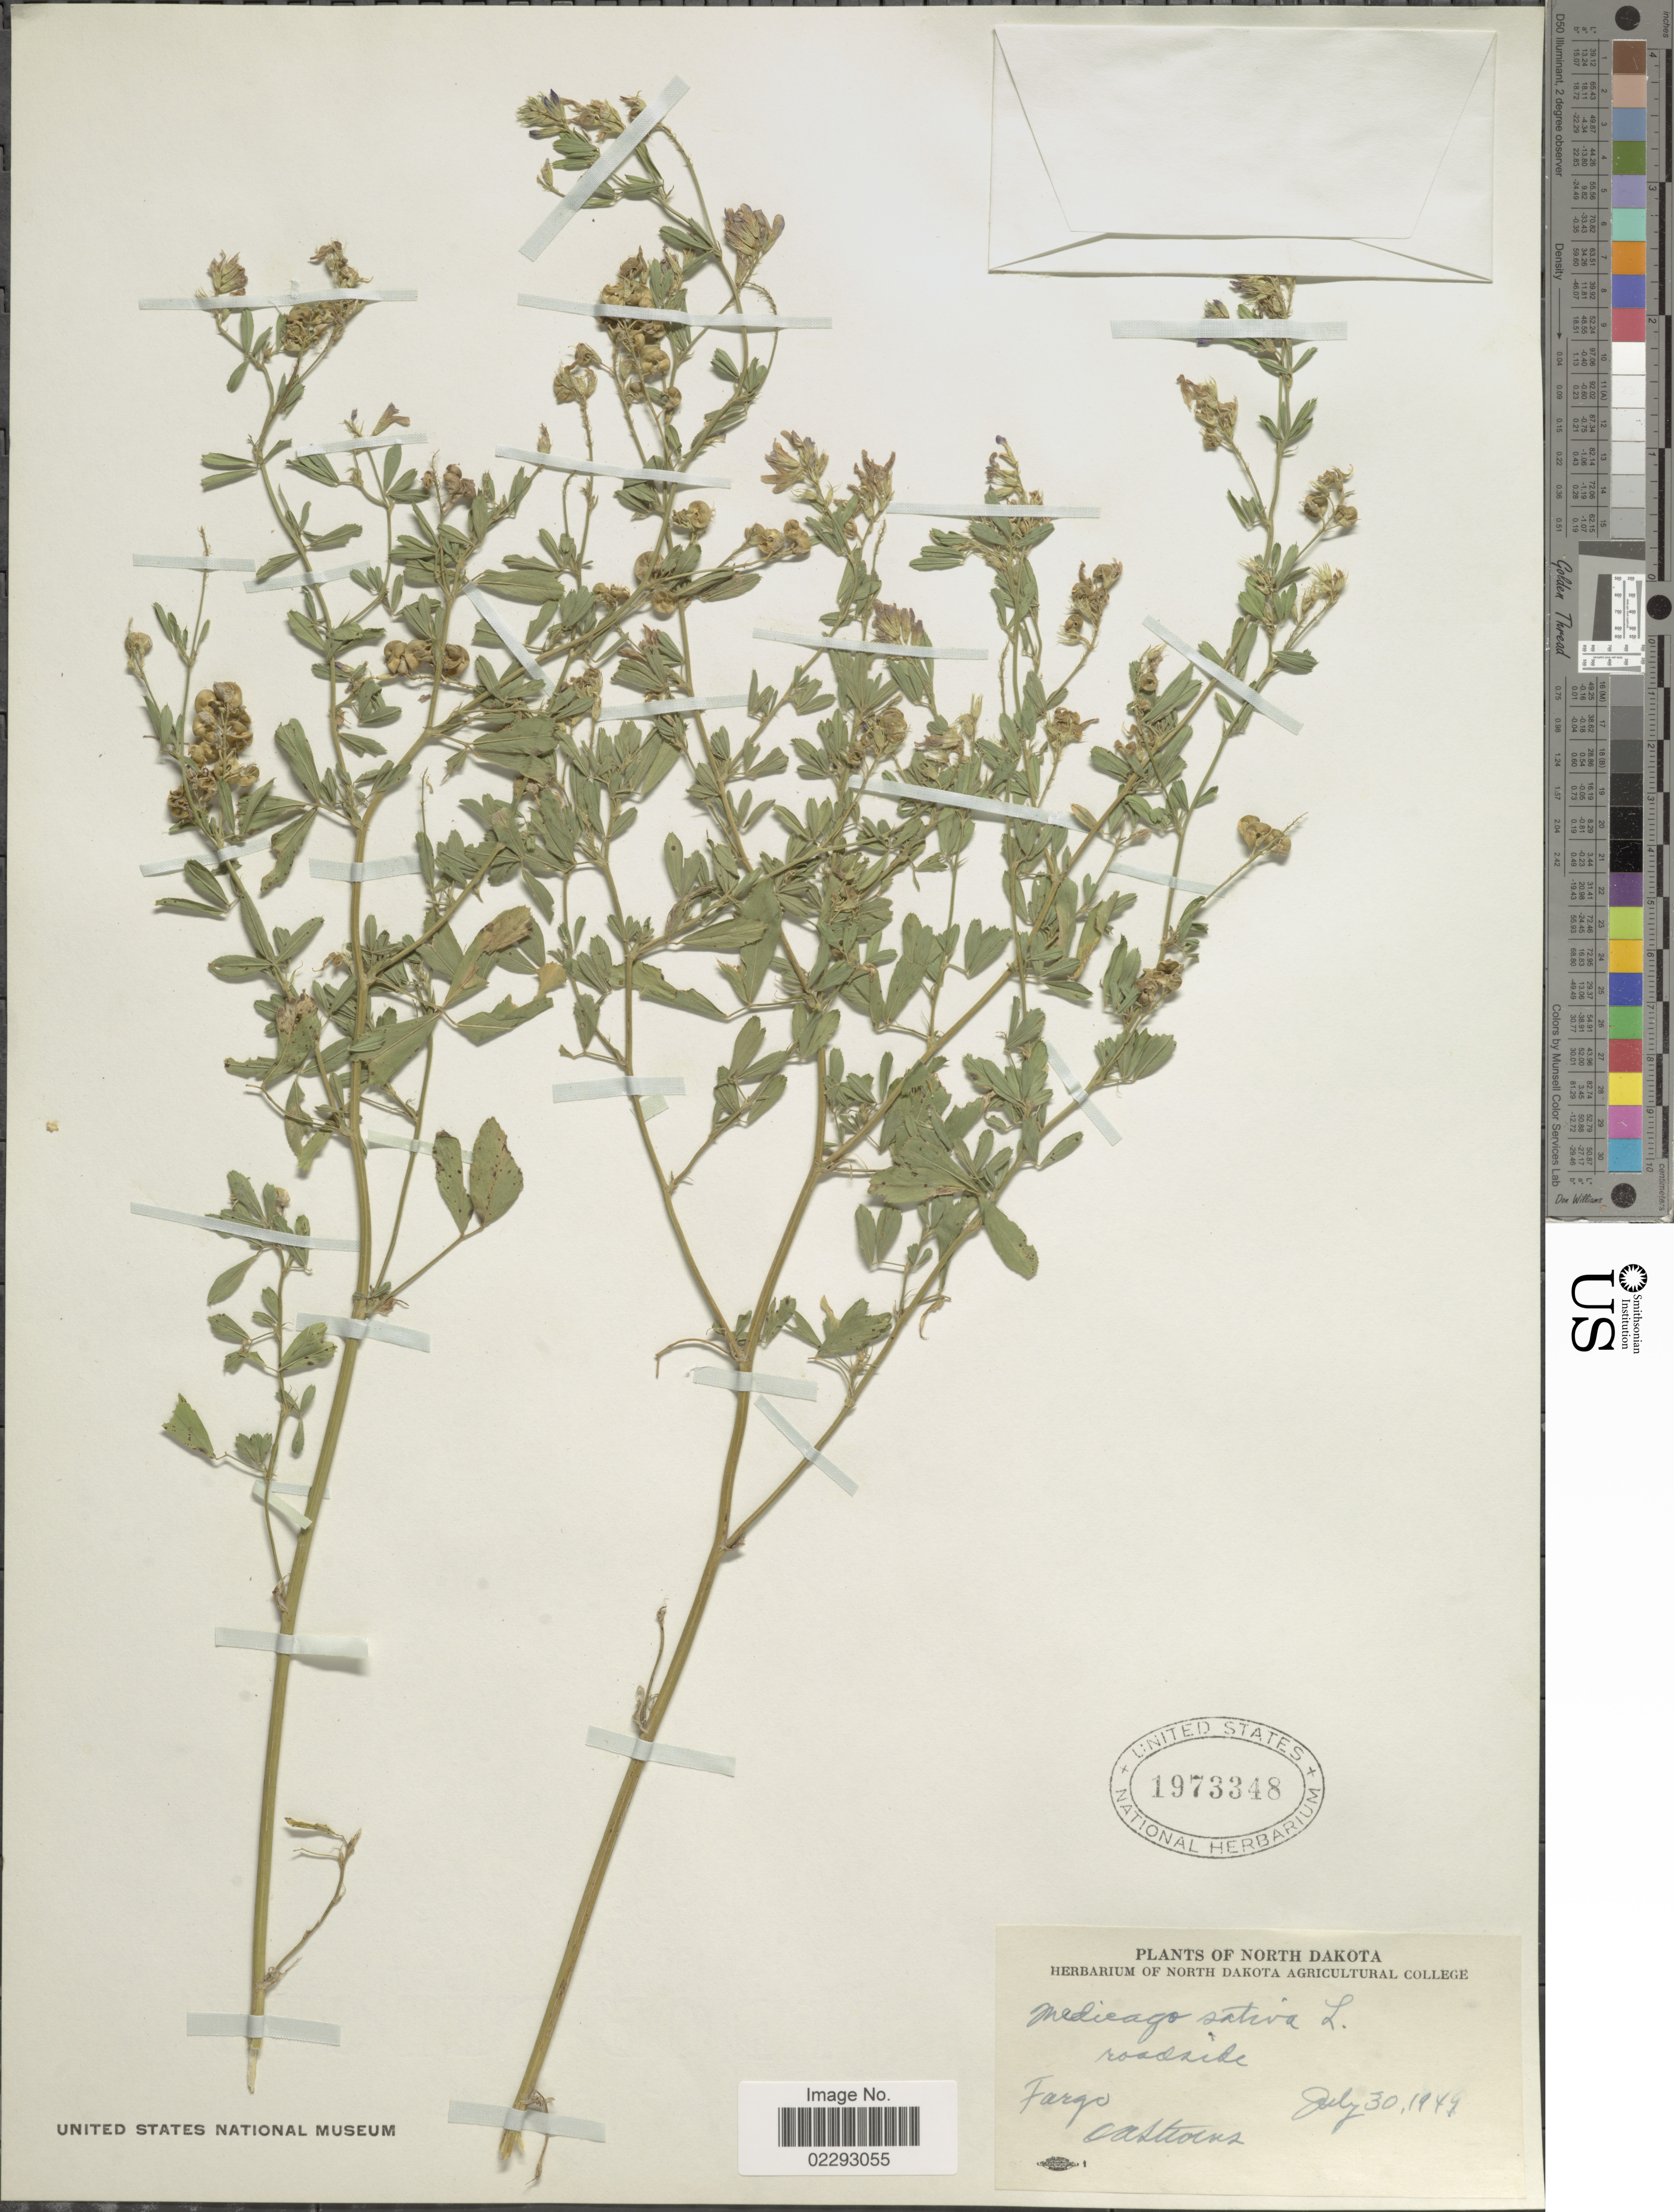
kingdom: Plantae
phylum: Tracheophyta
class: Magnoliopsida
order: Fabales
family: Fabaceae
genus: Medicago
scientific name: Medicago sativa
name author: L.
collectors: O. A. Stevens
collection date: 1949-07-30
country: United States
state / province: North Dakota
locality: North Dakota, Fargo.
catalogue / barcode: US 1973348